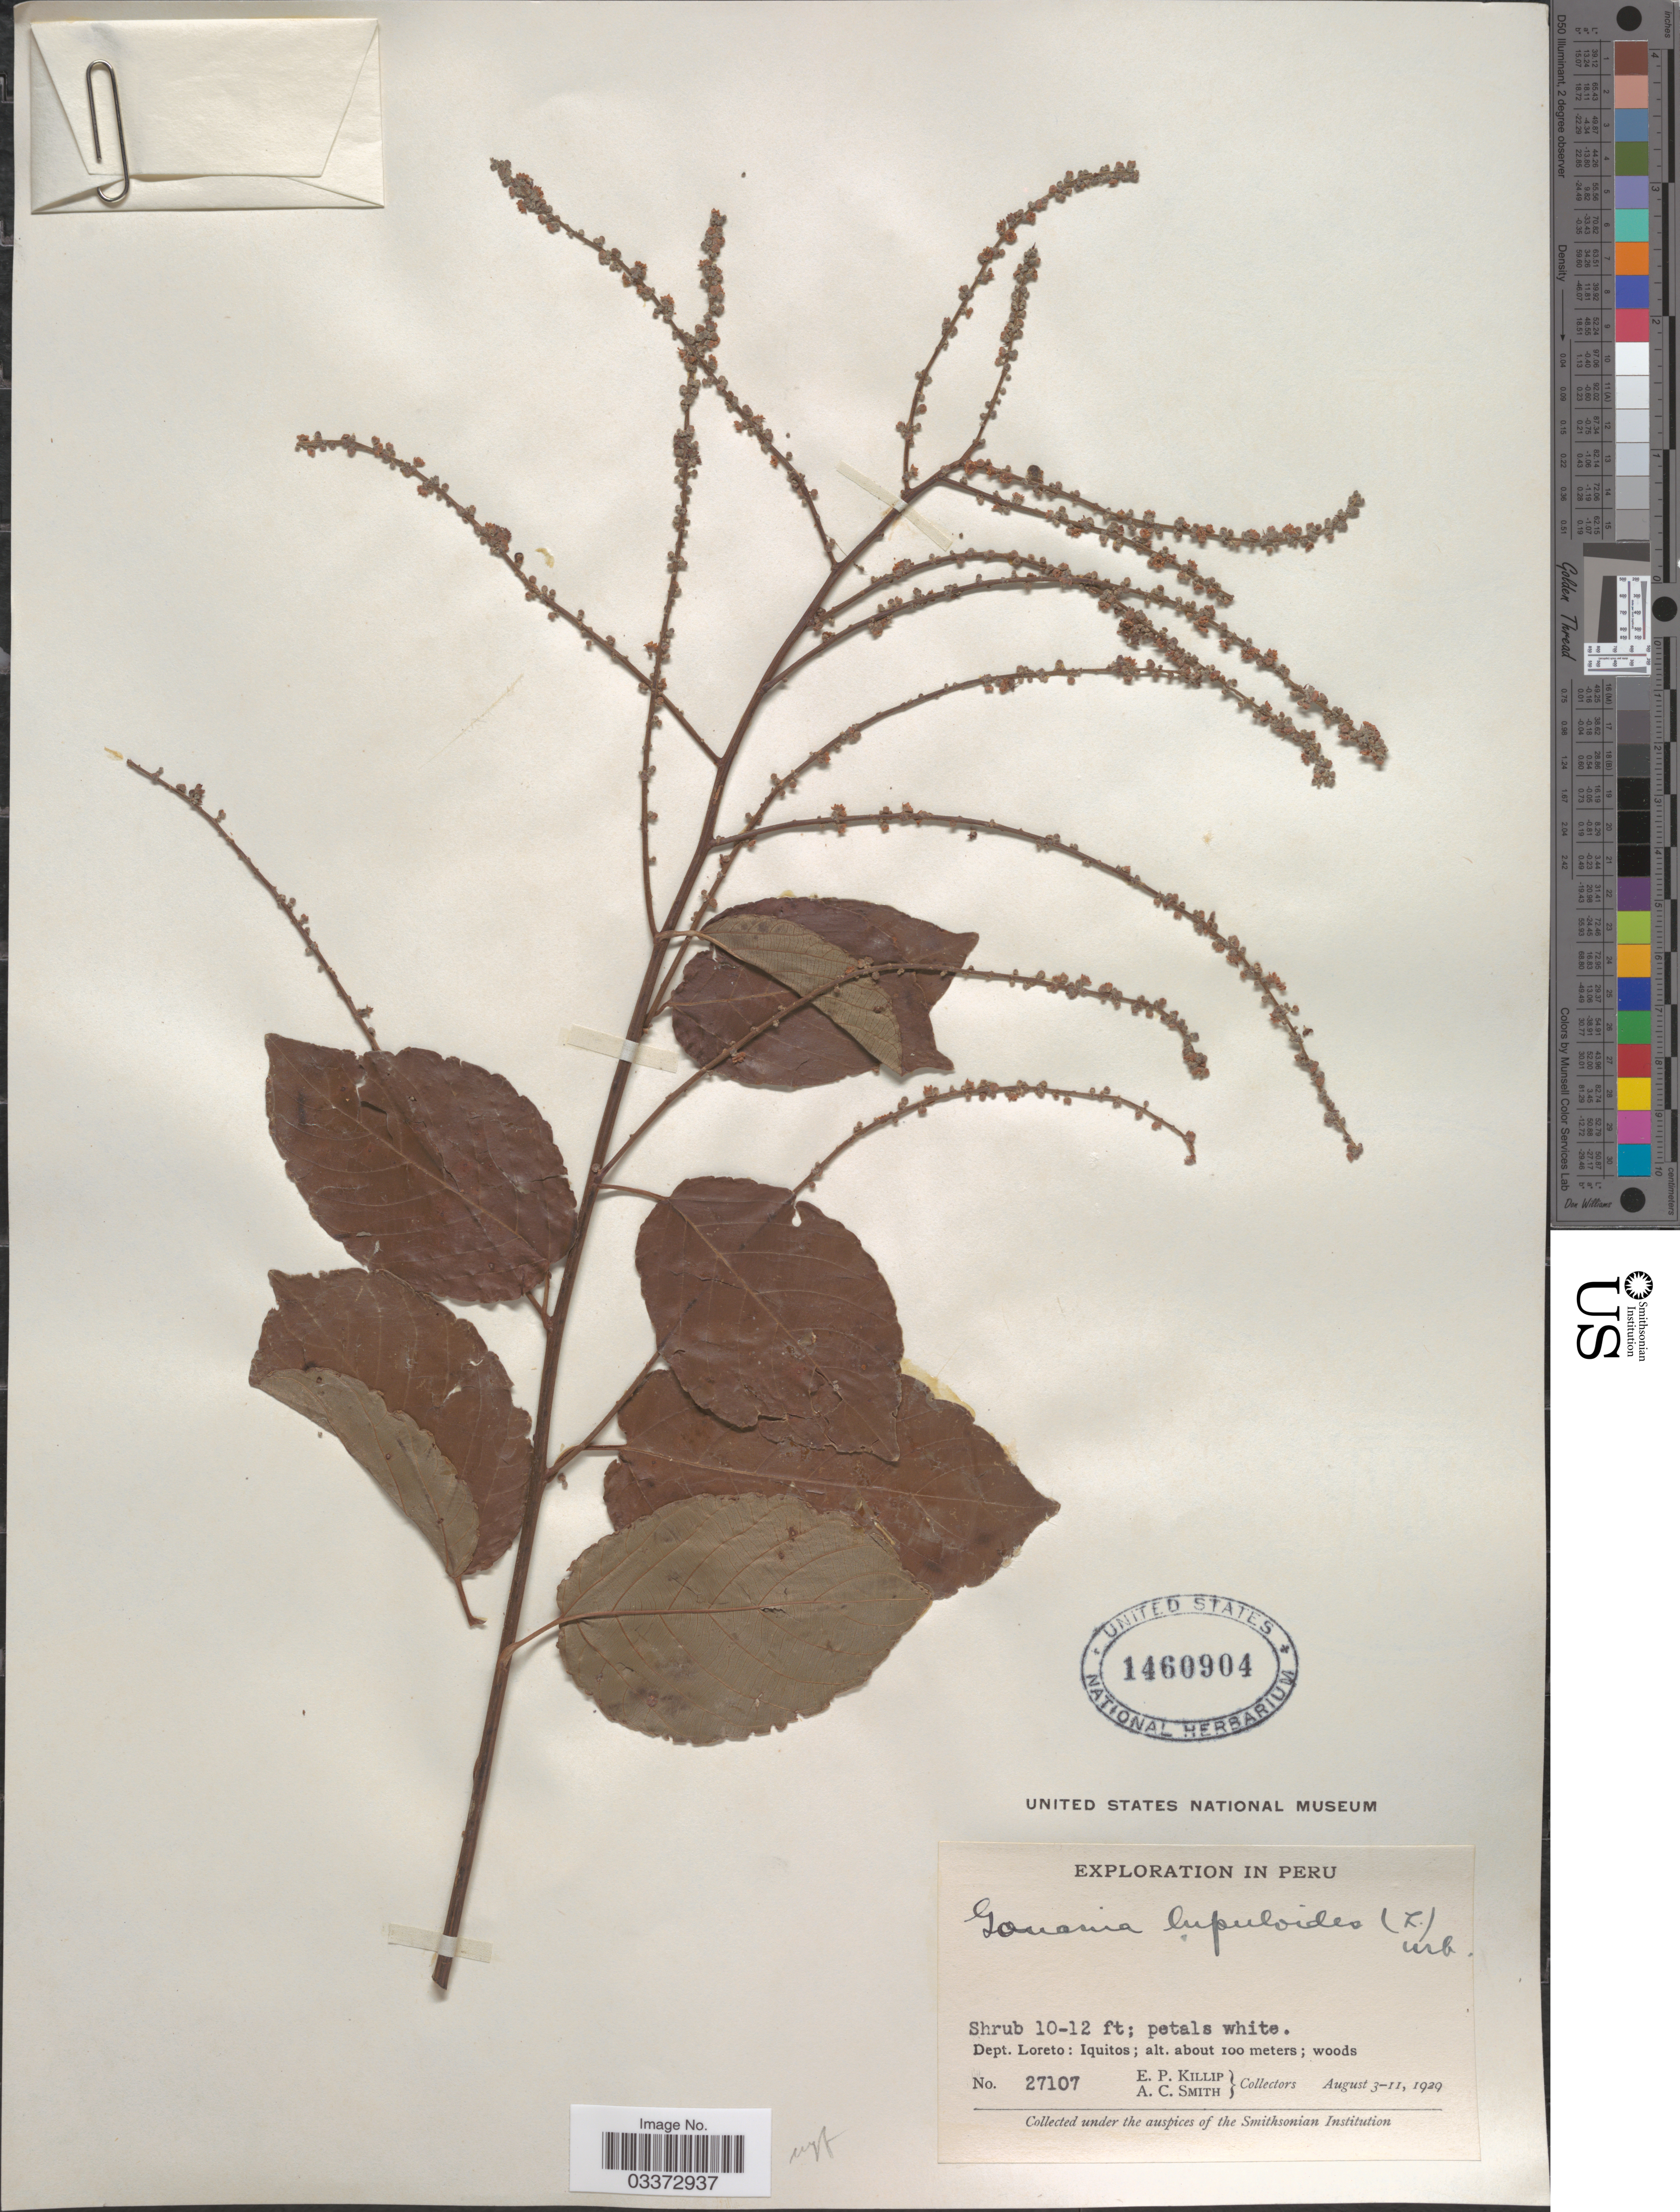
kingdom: Plantae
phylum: Tracheophyta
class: Magnoliopsida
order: Rosales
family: Rhamnaceae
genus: Gouania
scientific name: Gouania lupuloides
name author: (L.) Urb.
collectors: E. P. Killip & A. C. Smith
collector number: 27107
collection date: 1929-08-03/1929-08-11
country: Peru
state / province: Loreto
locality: Dept. Loreto: Iquitos.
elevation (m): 100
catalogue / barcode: US 1460904